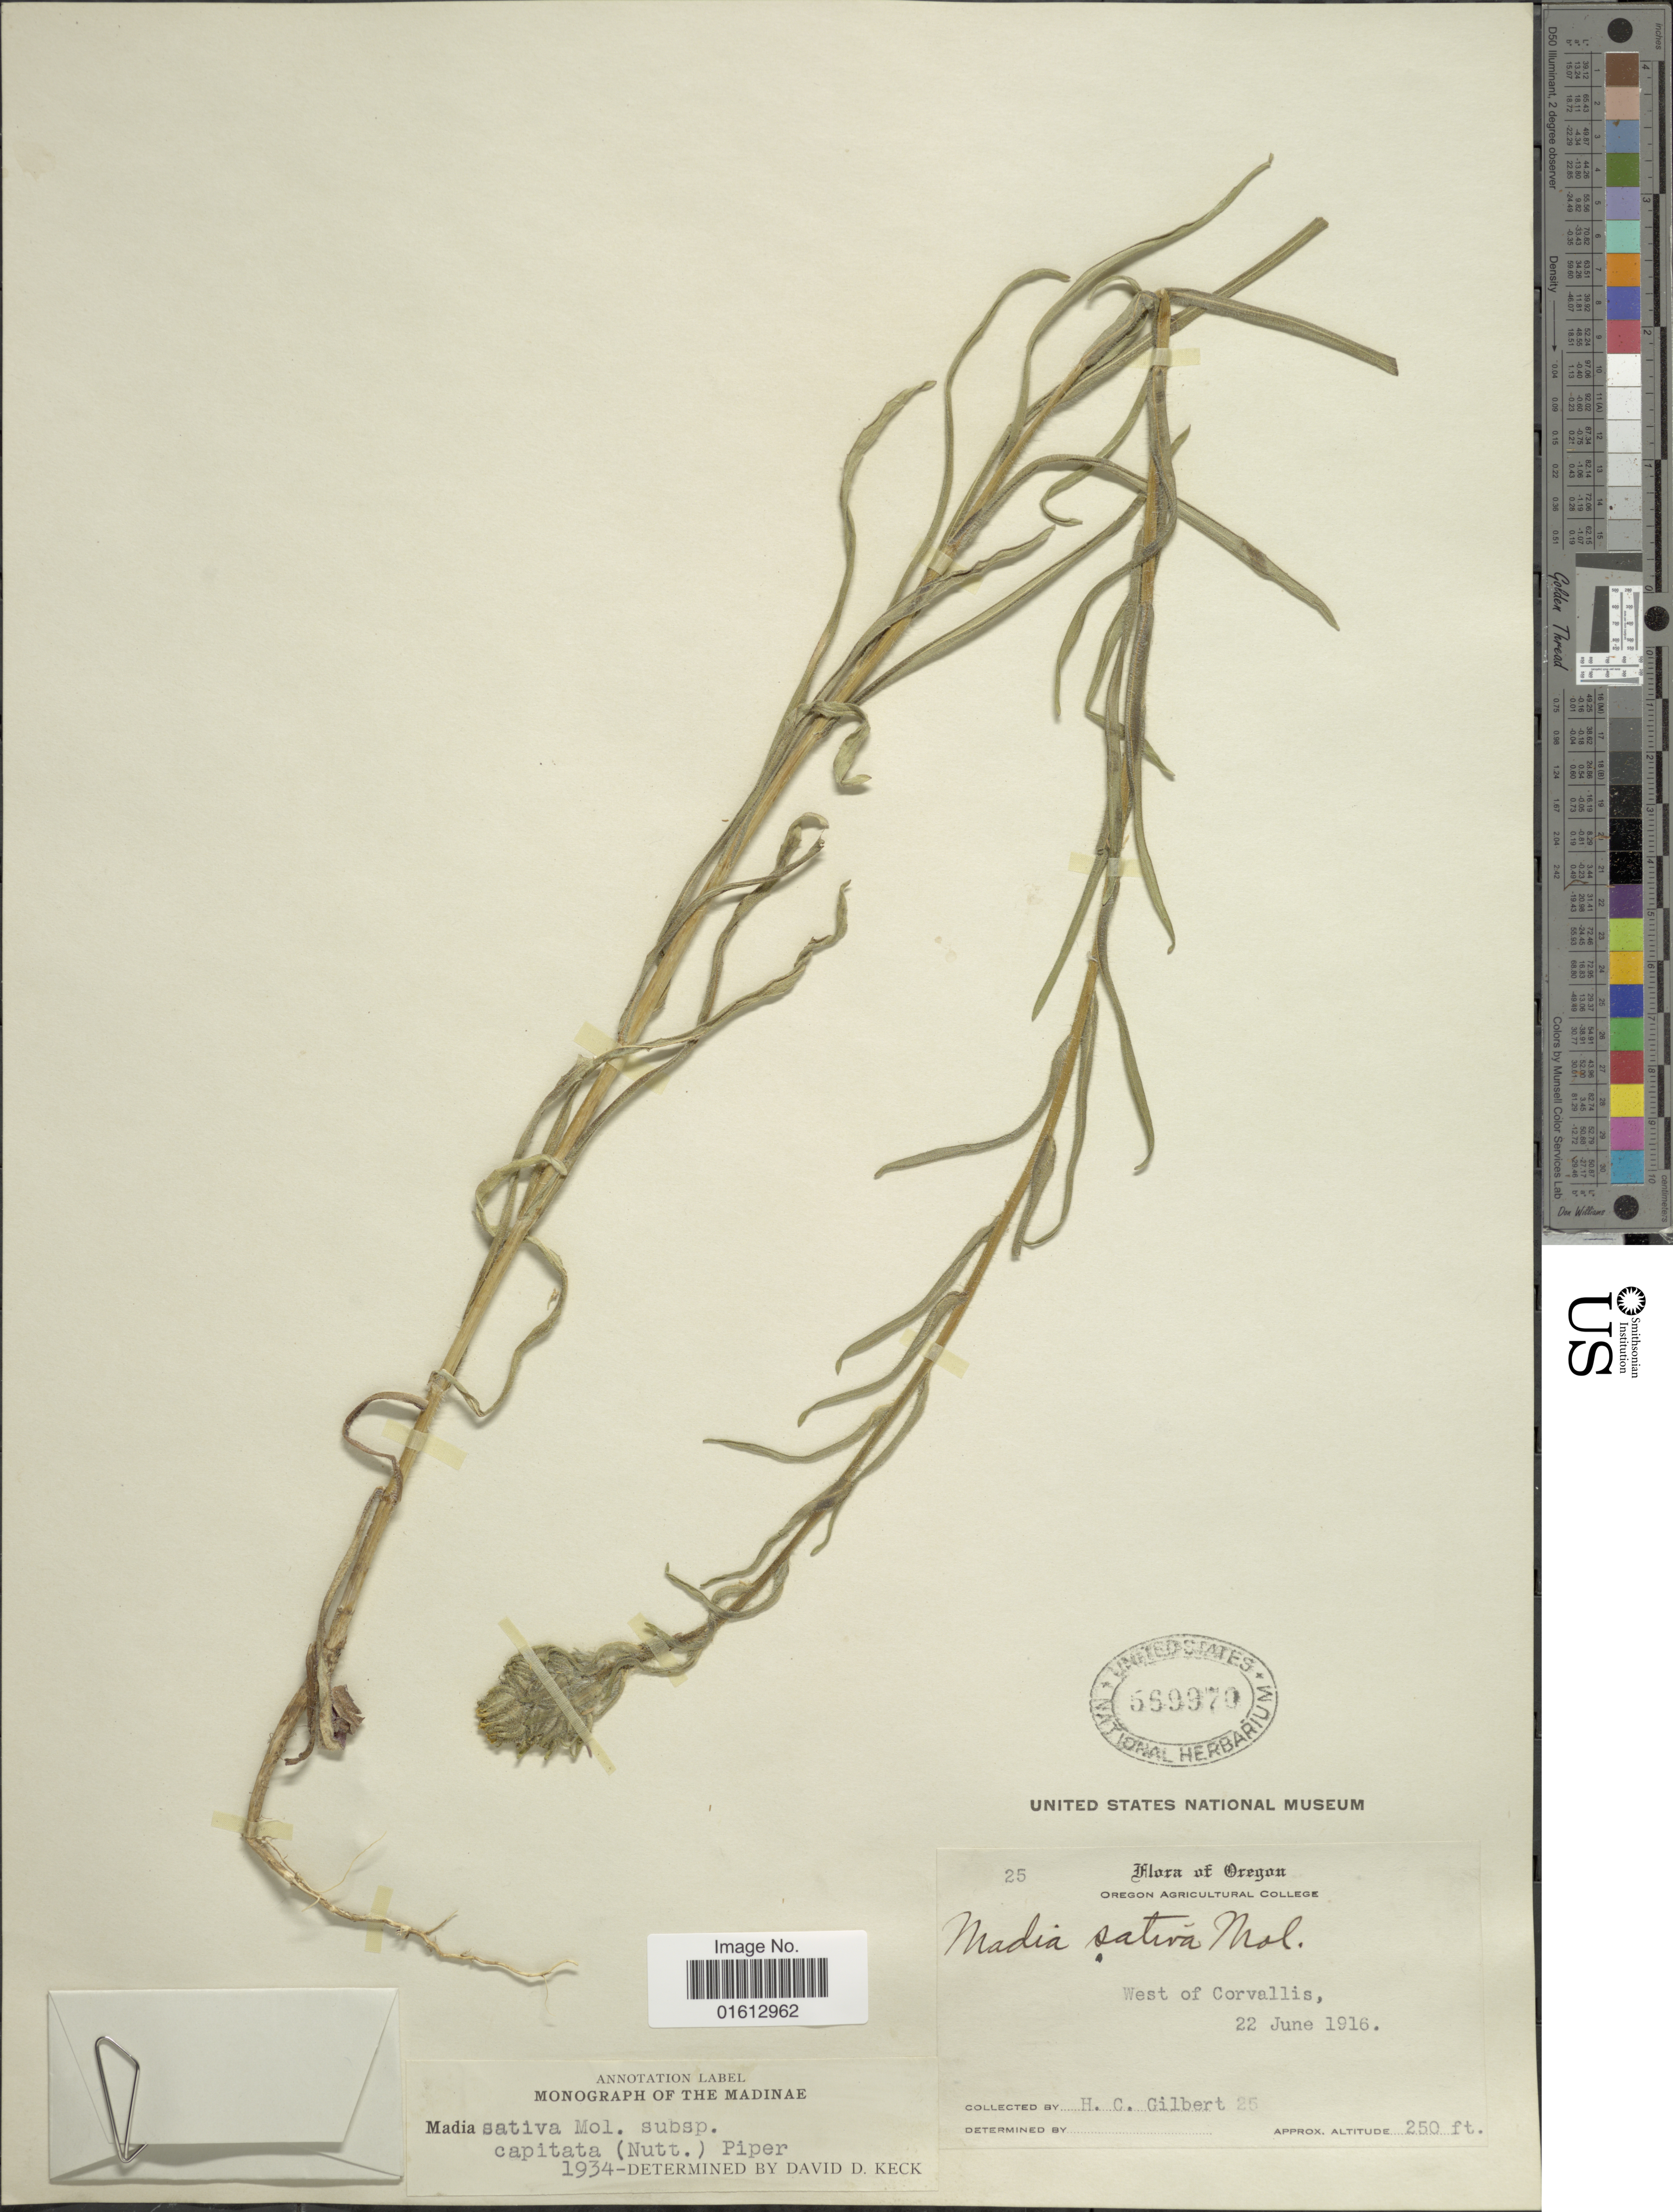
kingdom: Plantae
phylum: Tracheophyta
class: Magnoliopsida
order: Asterales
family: Asteraceae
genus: Madia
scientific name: Madia sativa subsp. capitata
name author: (Nutt.) Piper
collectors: H. Gilbert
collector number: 25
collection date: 1916-06-22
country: United States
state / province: Oregon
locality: Oregon, West of Corvallis.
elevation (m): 76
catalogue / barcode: US 569976